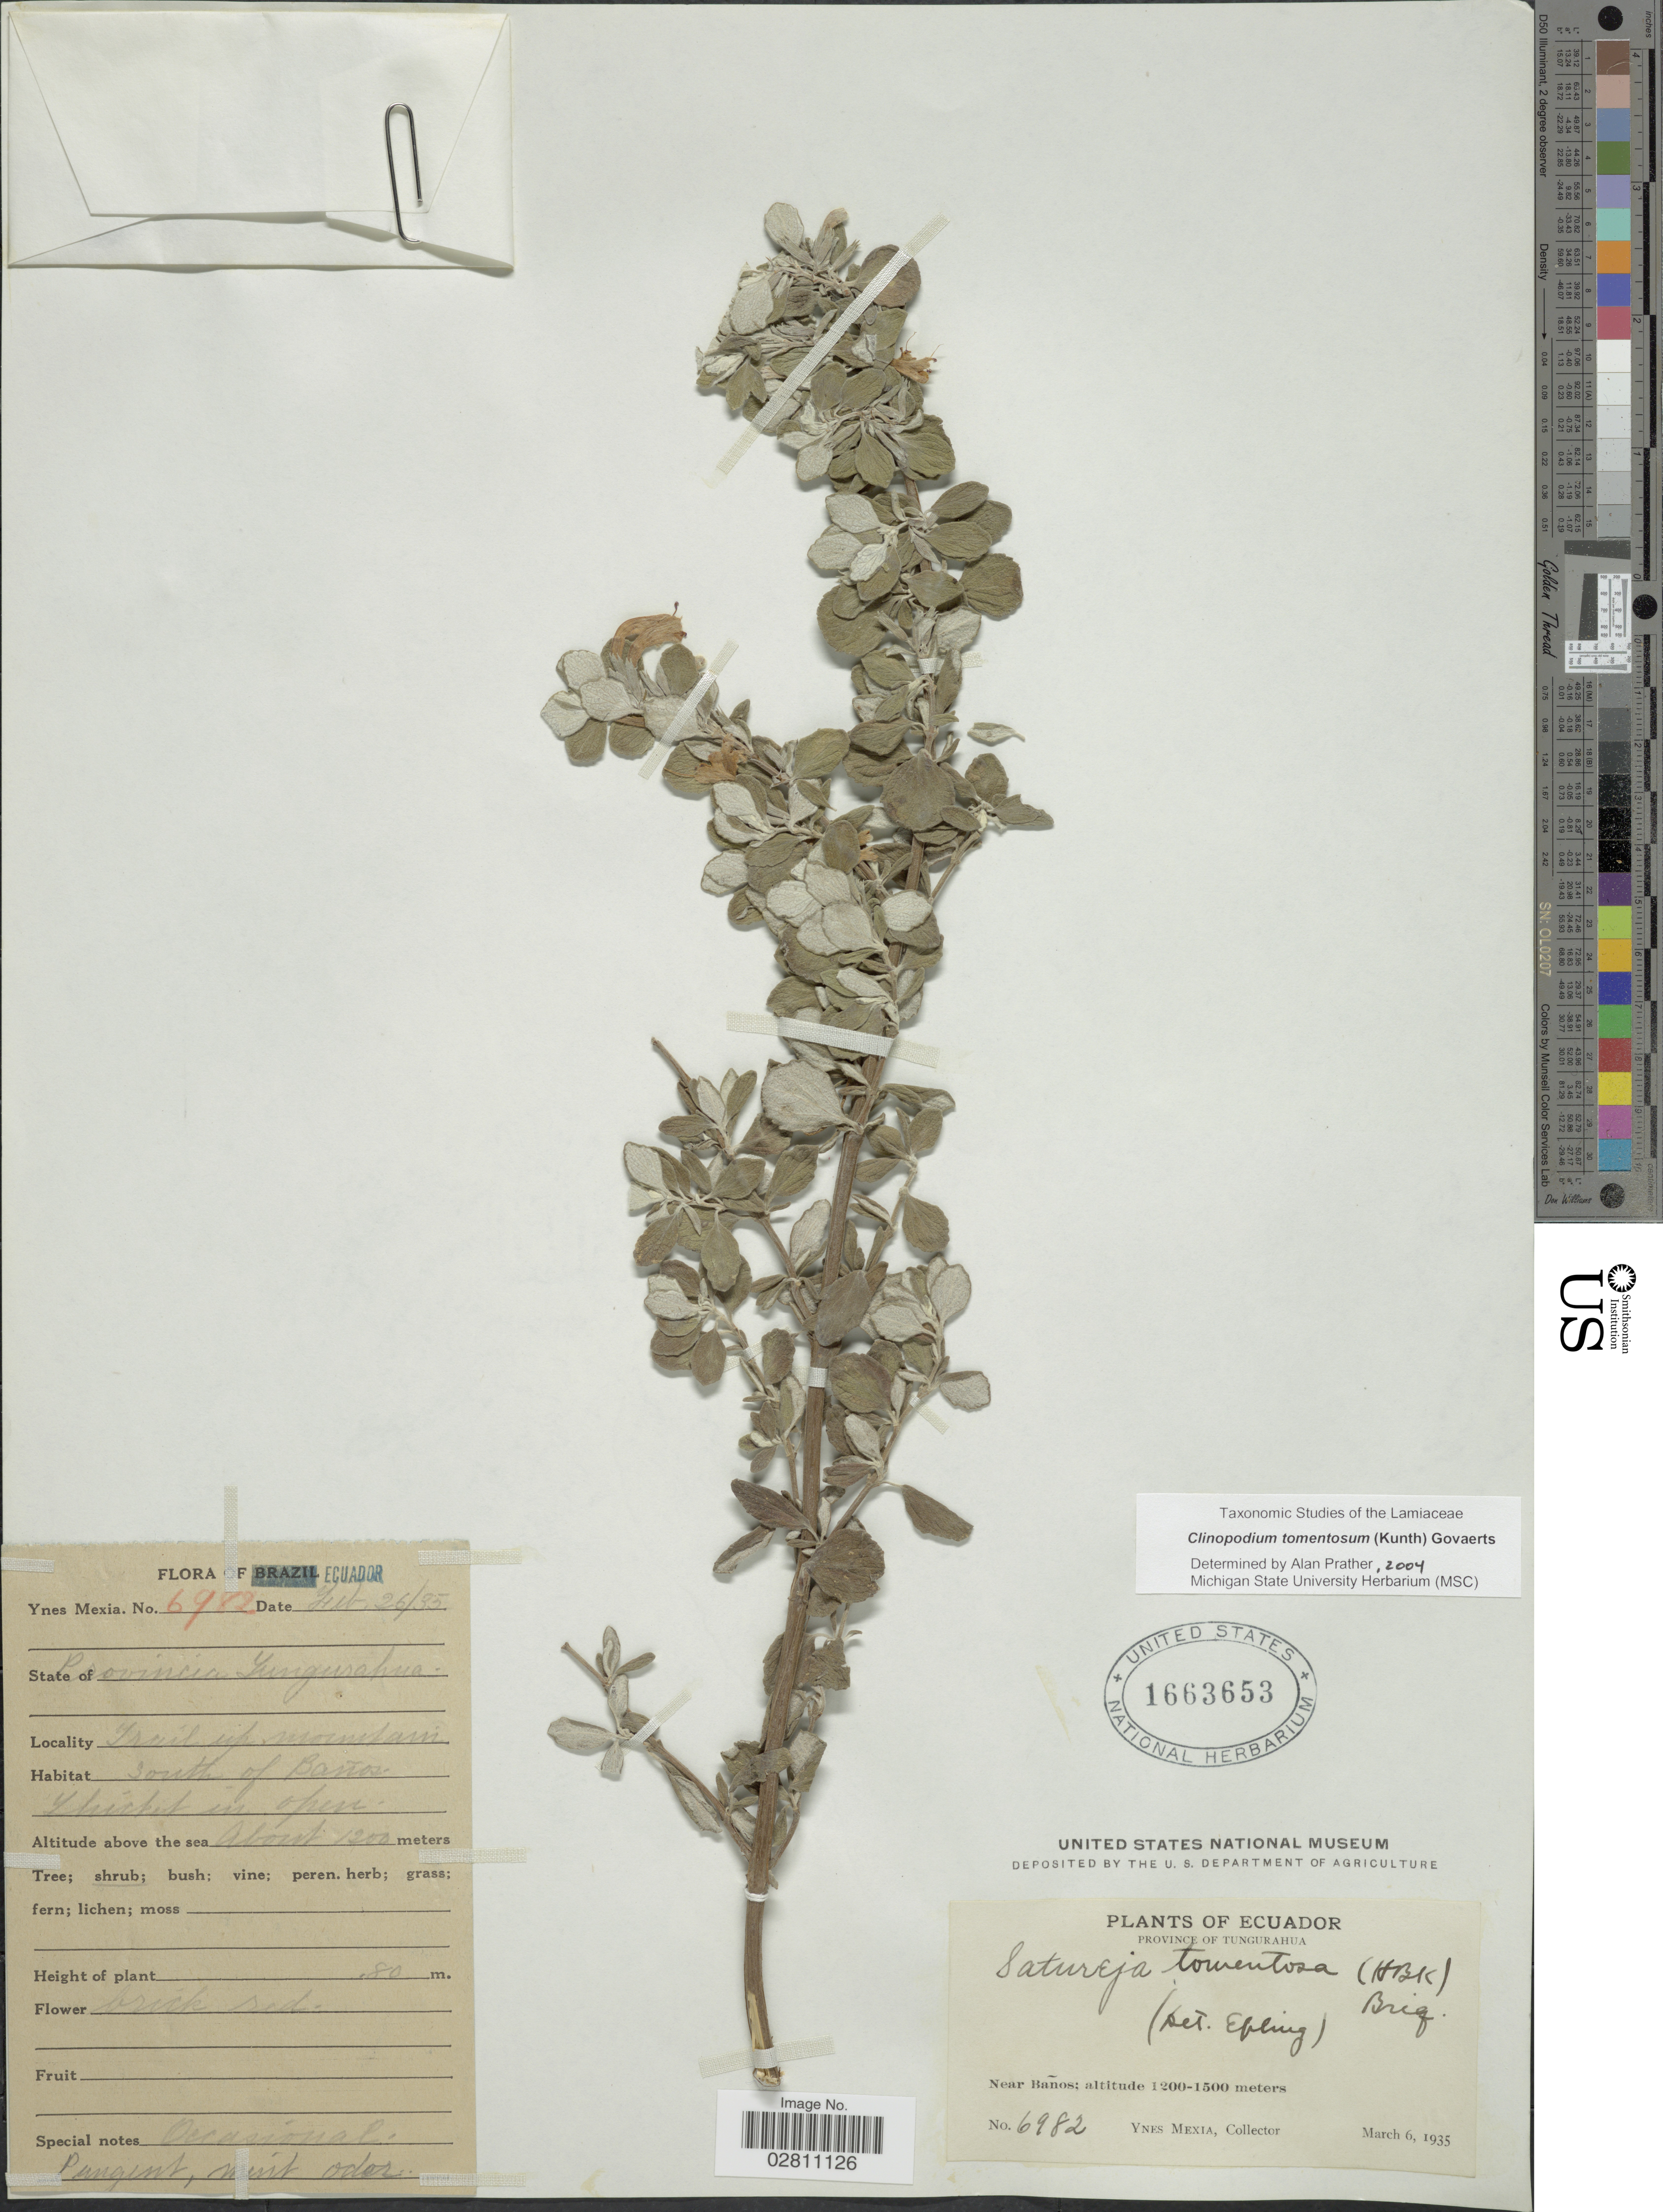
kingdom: Plantae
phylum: Tracheophyta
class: Magnoliopsida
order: Lamiales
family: Lamiaceae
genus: Clinopodium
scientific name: Clinopodium tomentosum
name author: (Kunth) Govaerts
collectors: Y. Mexia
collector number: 6982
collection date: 1935-03-06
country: Ecuador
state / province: Tungurahua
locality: Provincia Tungurahua, Trail up mountain south of Baños, near Baños.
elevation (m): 1200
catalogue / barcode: US 1663653